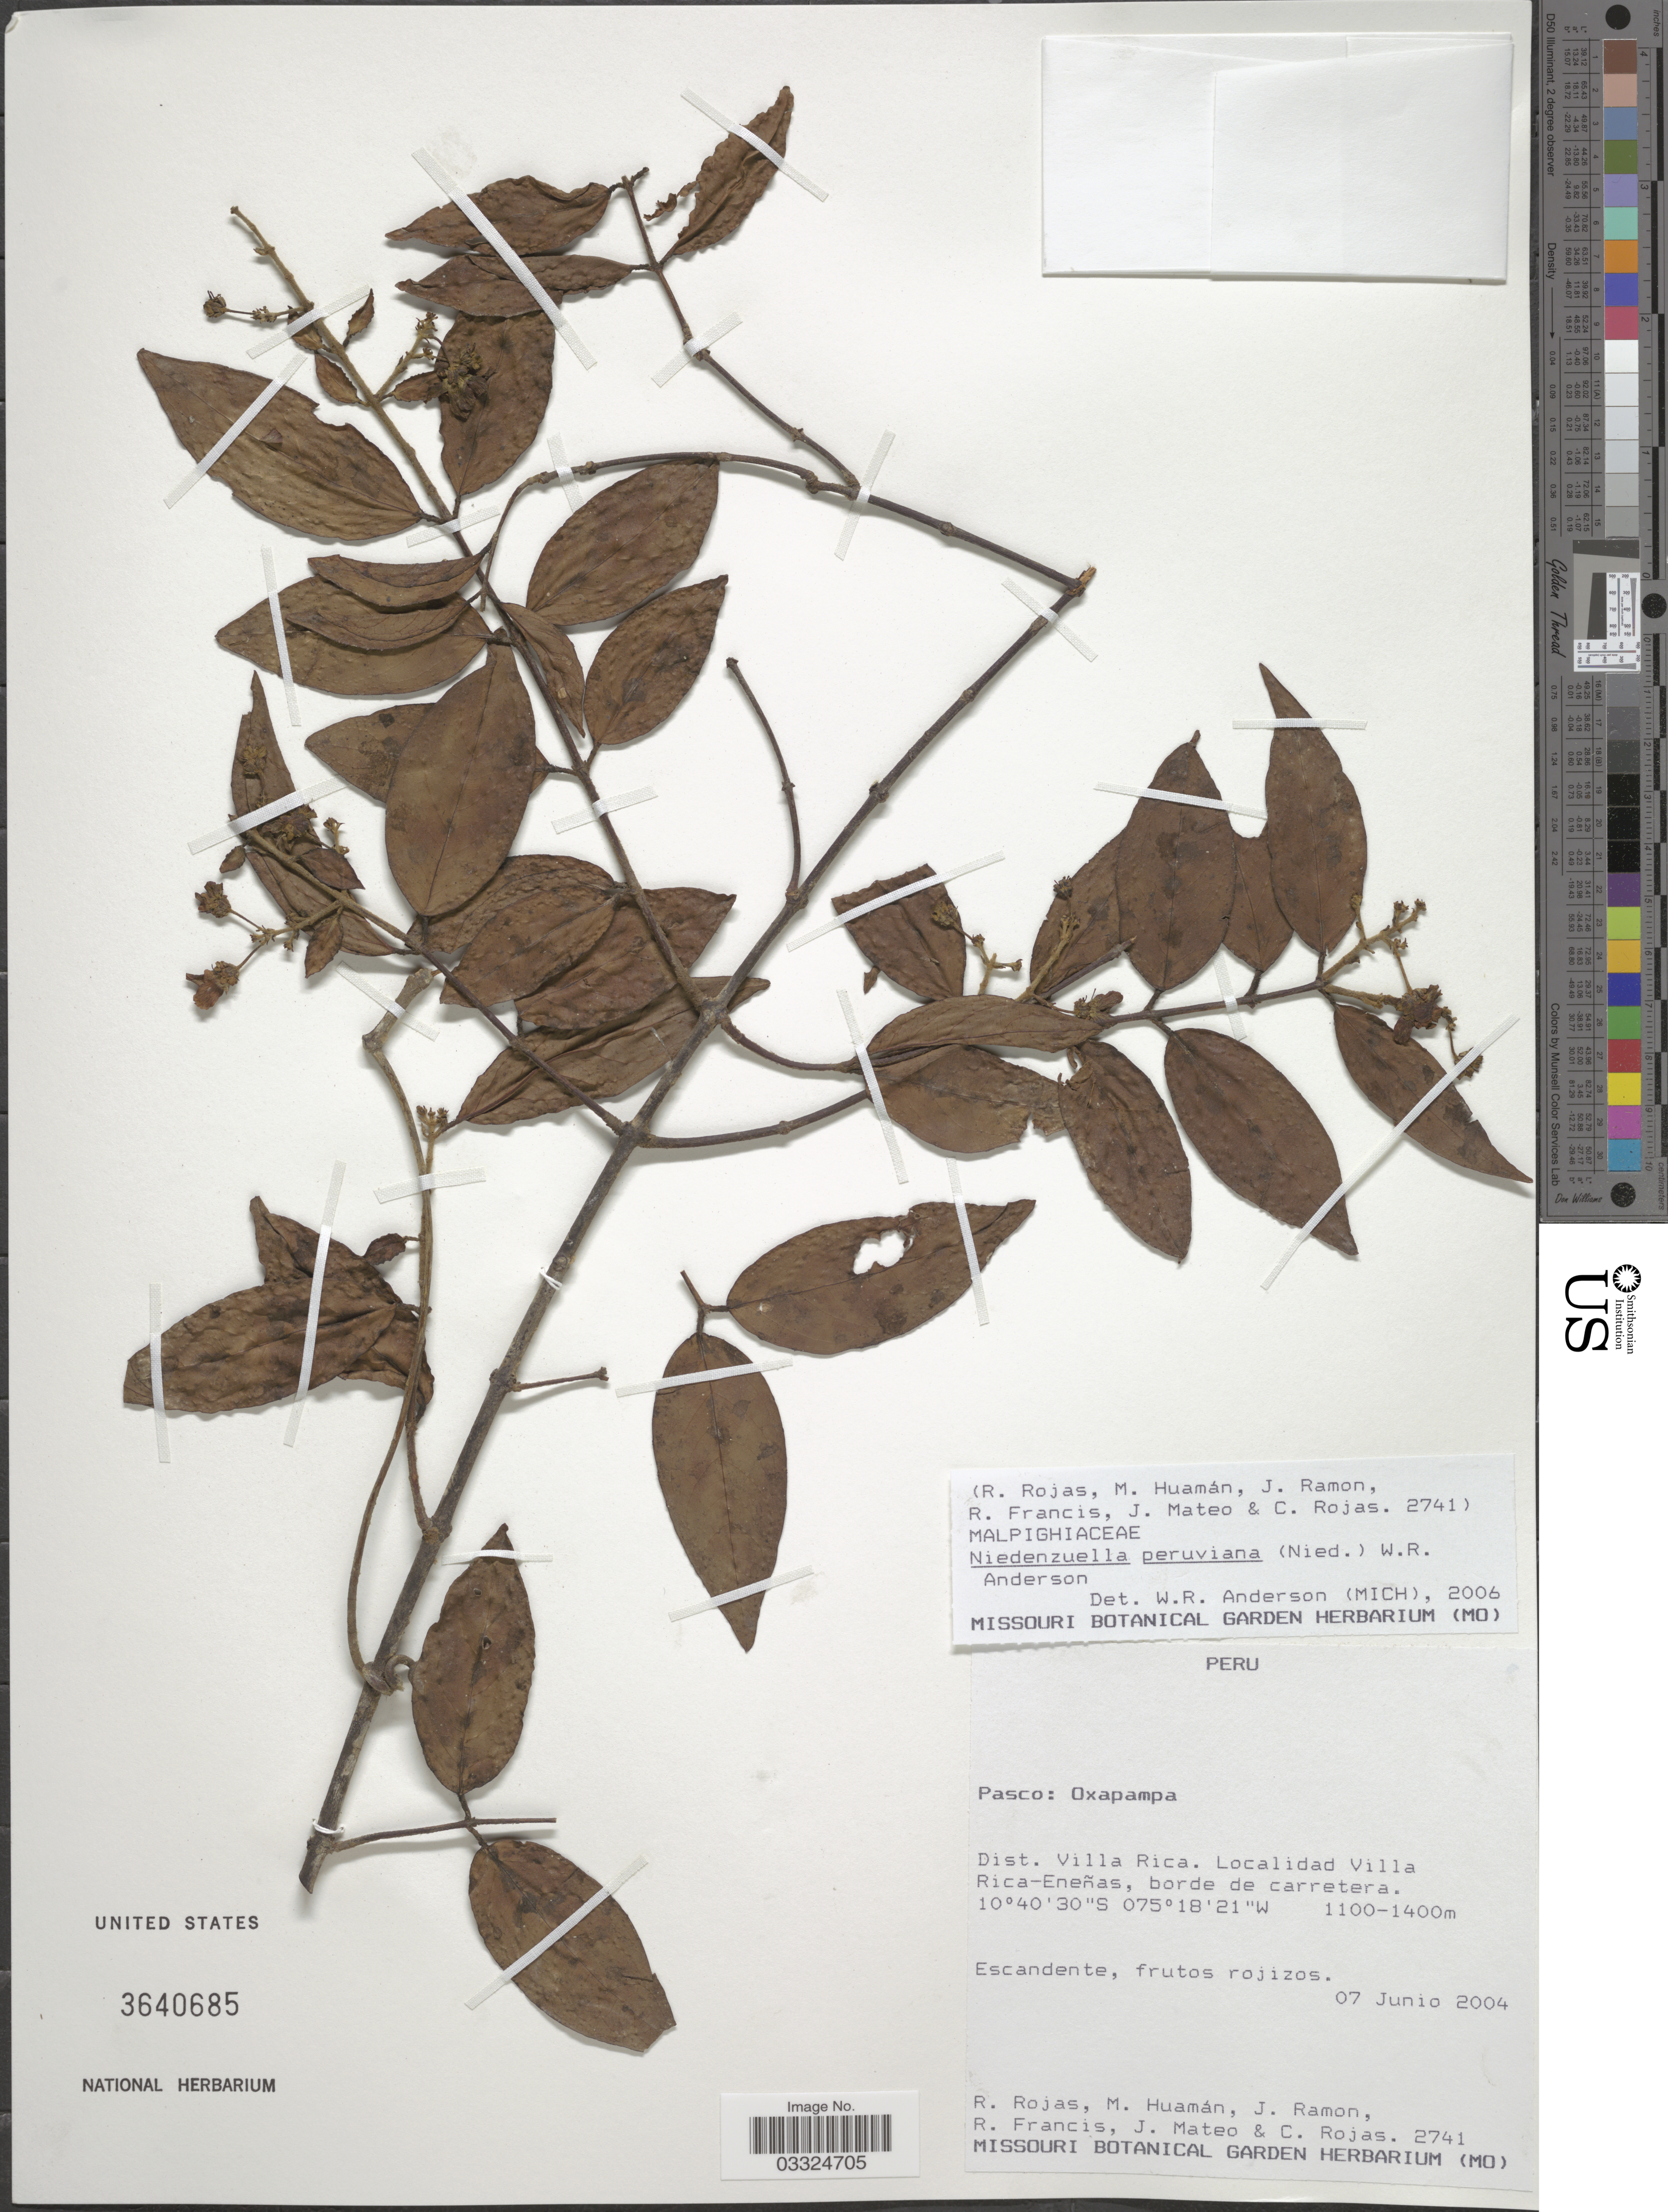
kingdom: Plantae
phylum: Tracheophyta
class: Magnoliopsida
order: Malpighiales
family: Malpighiaceae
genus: Niedenzuella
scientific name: Niedenzuella peruviana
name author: (Nied.) W.R. Anderson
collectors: R. Rojas, M. Huamán, J. Ramon, R. Francis & et al.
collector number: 2741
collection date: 2004-06-07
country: Peru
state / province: Pasco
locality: Oxapampa. Dist. Villa Rica. Villa Rica-Eneñas, borde de carretera.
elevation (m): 1100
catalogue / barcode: US 3640685